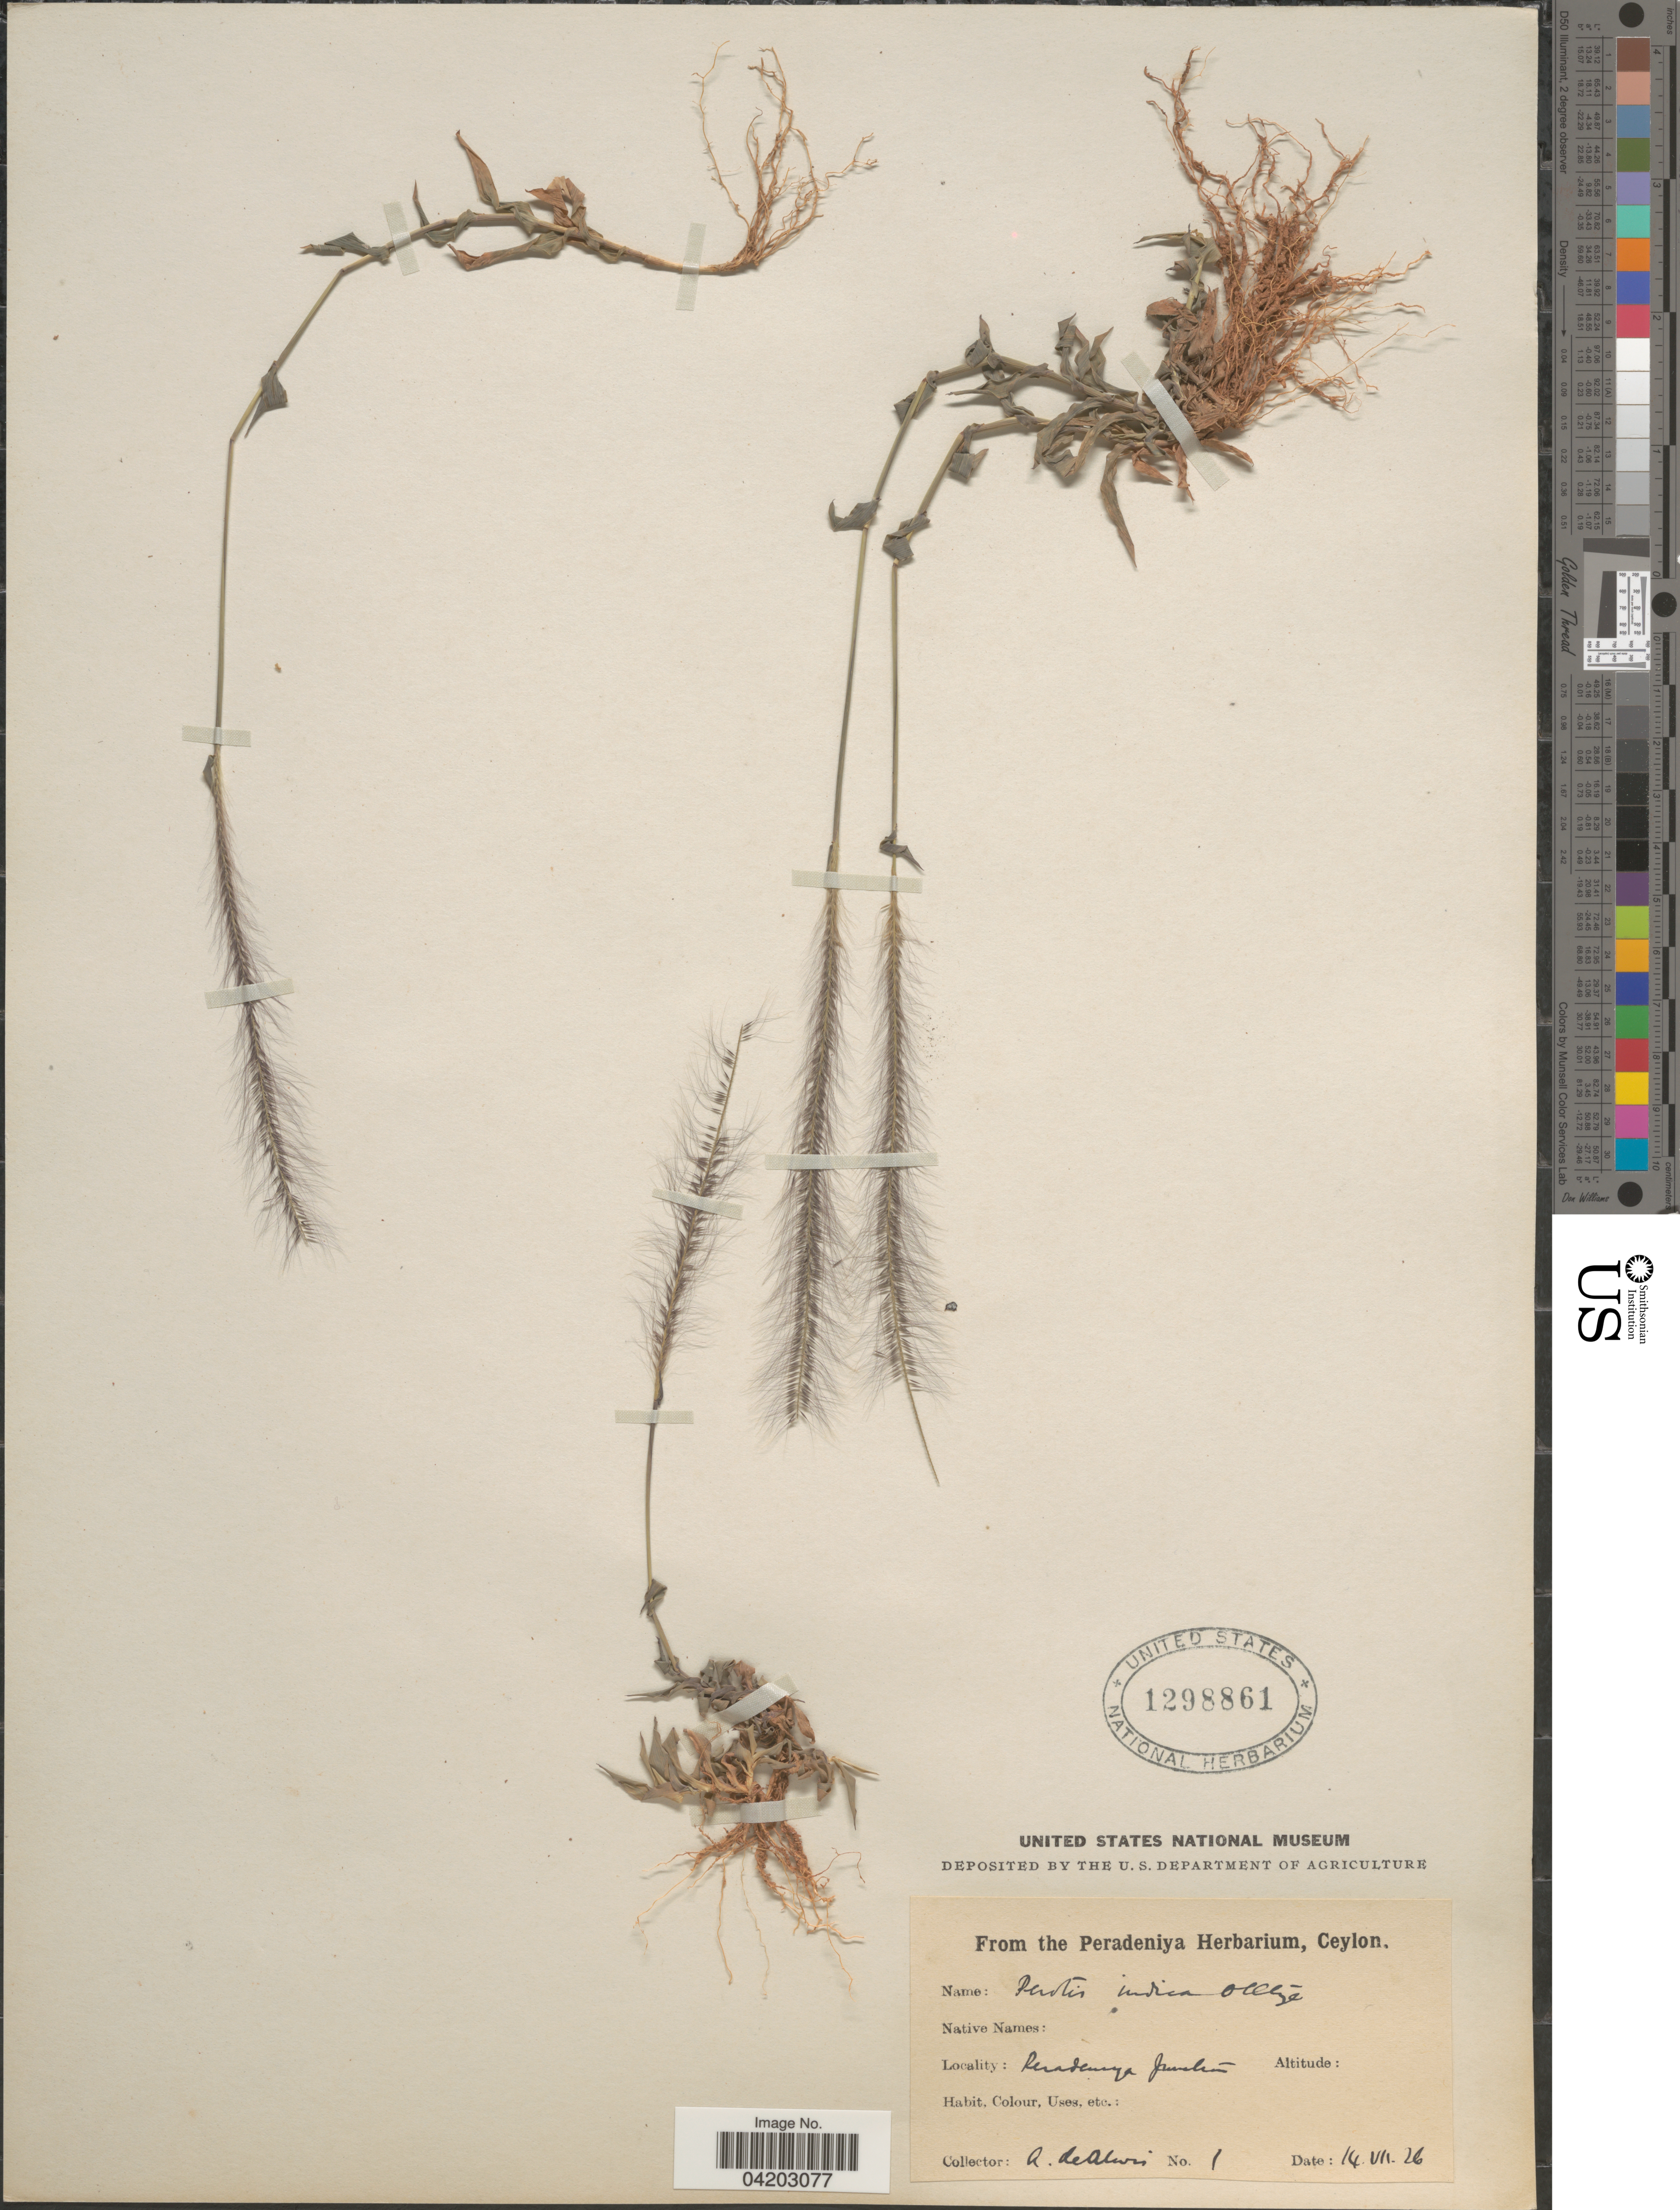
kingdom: Plantae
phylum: Tracheophyta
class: Liliopsida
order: Poales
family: Poaceae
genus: Perotis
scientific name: Perotis indica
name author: (L.) Kuntze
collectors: A. De Alwis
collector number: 1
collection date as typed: Transcribed d/m/y: 14/7/26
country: Sri Lanka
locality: Ceylon. Peradeniya Junction.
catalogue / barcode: US 1298861